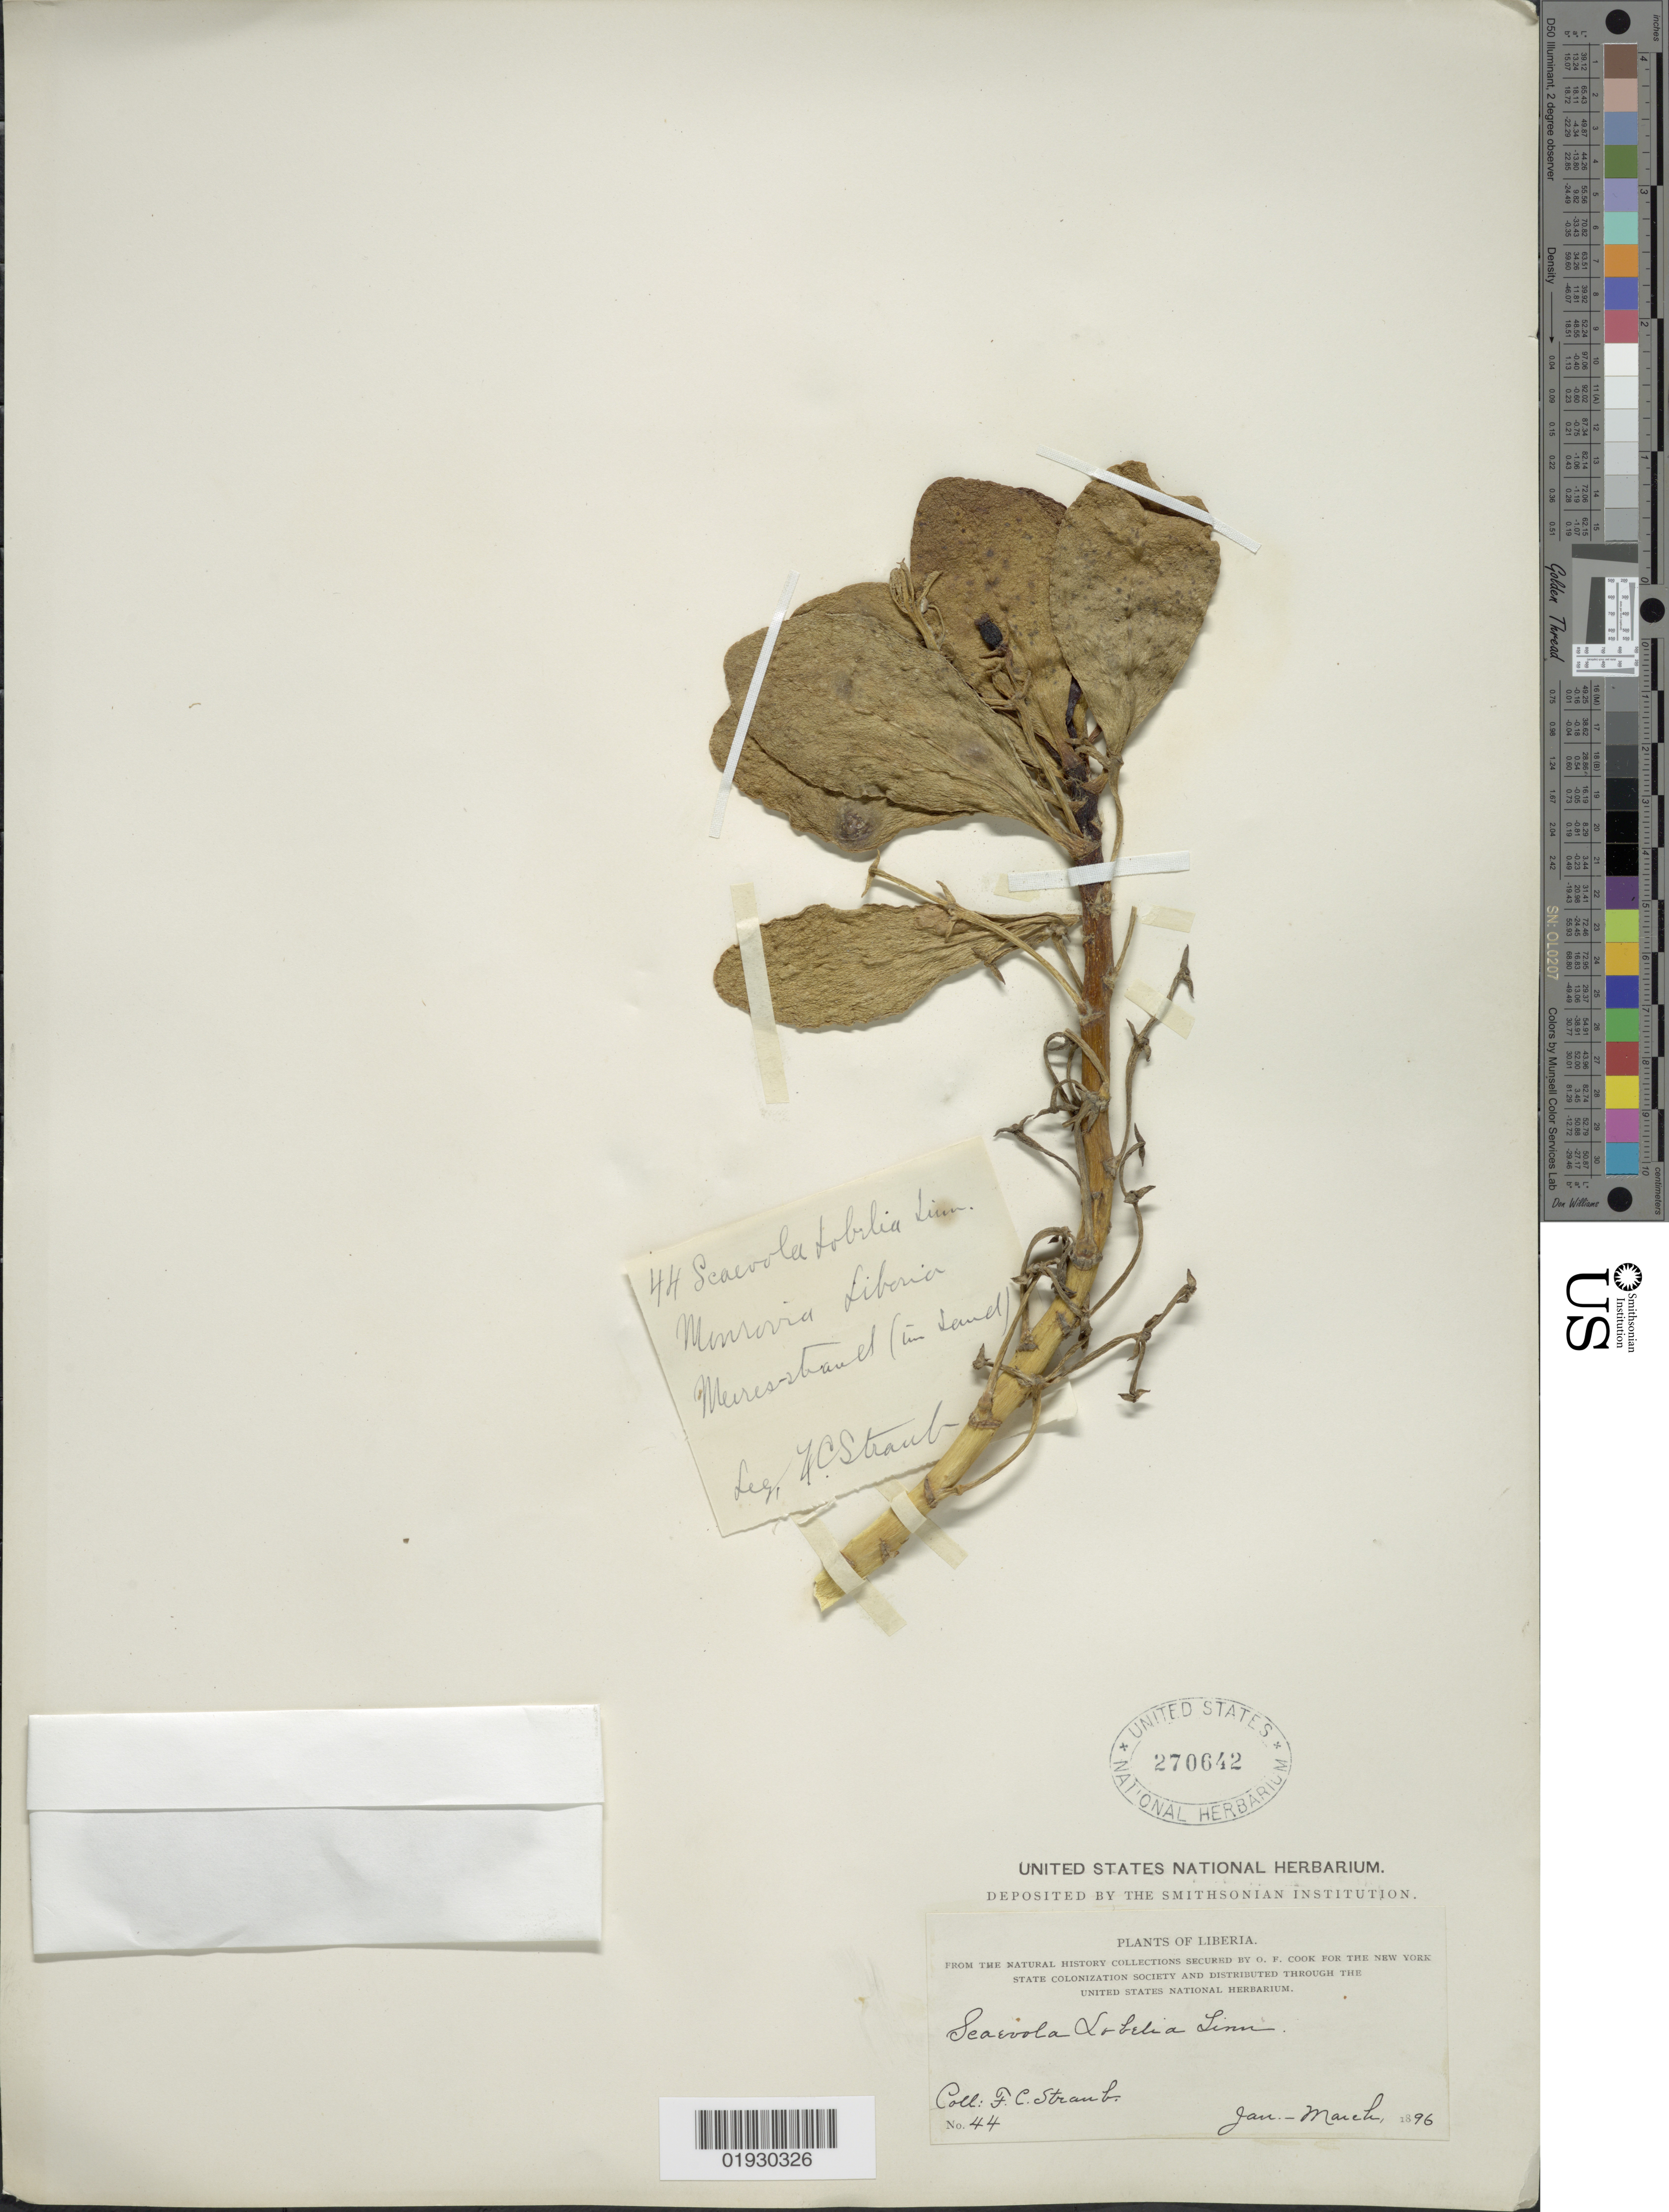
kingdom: Plantae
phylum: Tracheophyta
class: Magnoliopsida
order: Asterales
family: Goodeniaceae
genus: Scaevola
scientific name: Scaevola plumieri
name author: (L.) Vahl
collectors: F. Straub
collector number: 44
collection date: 1896-01/1896-03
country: Liberia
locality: Monrovia.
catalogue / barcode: US 270642